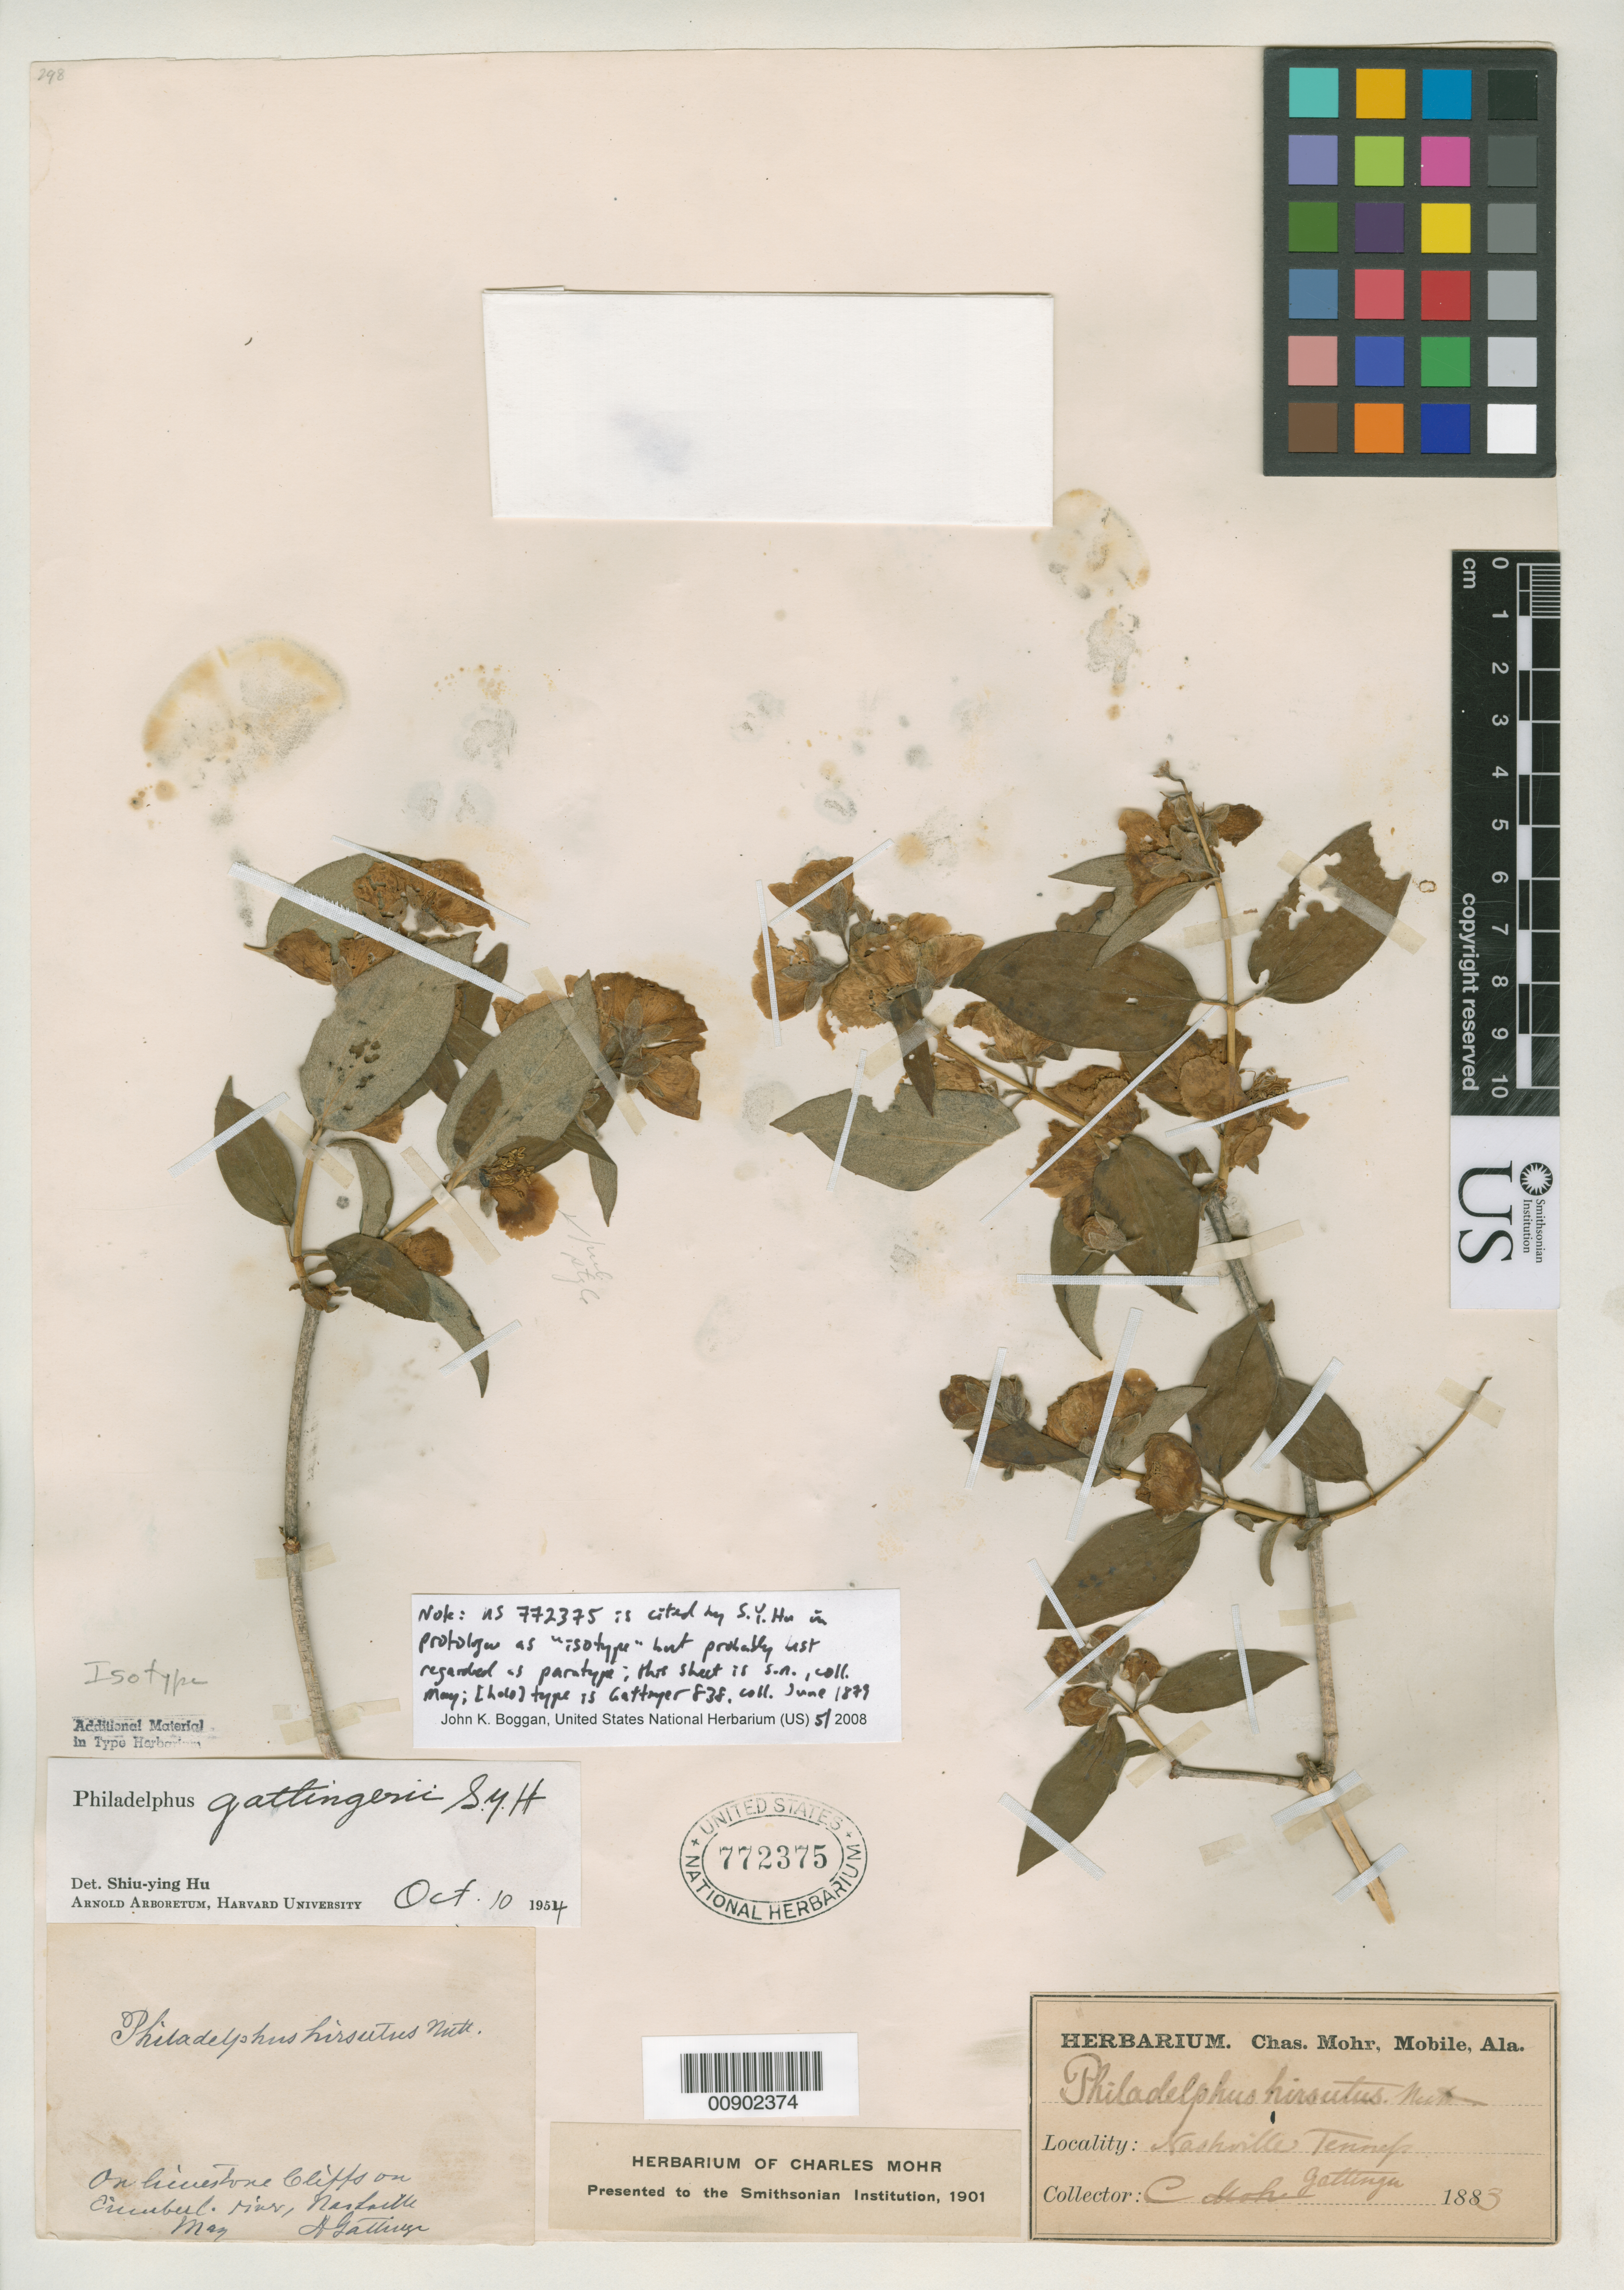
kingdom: Plantae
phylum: Tracheophyta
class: Magnoliopsida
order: Cornales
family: Hydrangeaceae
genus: Philadelphus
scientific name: Philadelphus gattingeri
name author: S.Y. Hu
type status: Paratype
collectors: A. Gattinger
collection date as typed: May 1883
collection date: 1883-05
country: United States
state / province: Tennessee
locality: On limestone cliffs on Cumberl. River, Nashville.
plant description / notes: Cited in protologue as isotype, but this sheet is s.n. & collected May 1883 (holotype is Gattinger 838, collected Jun 1879)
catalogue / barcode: US 772375